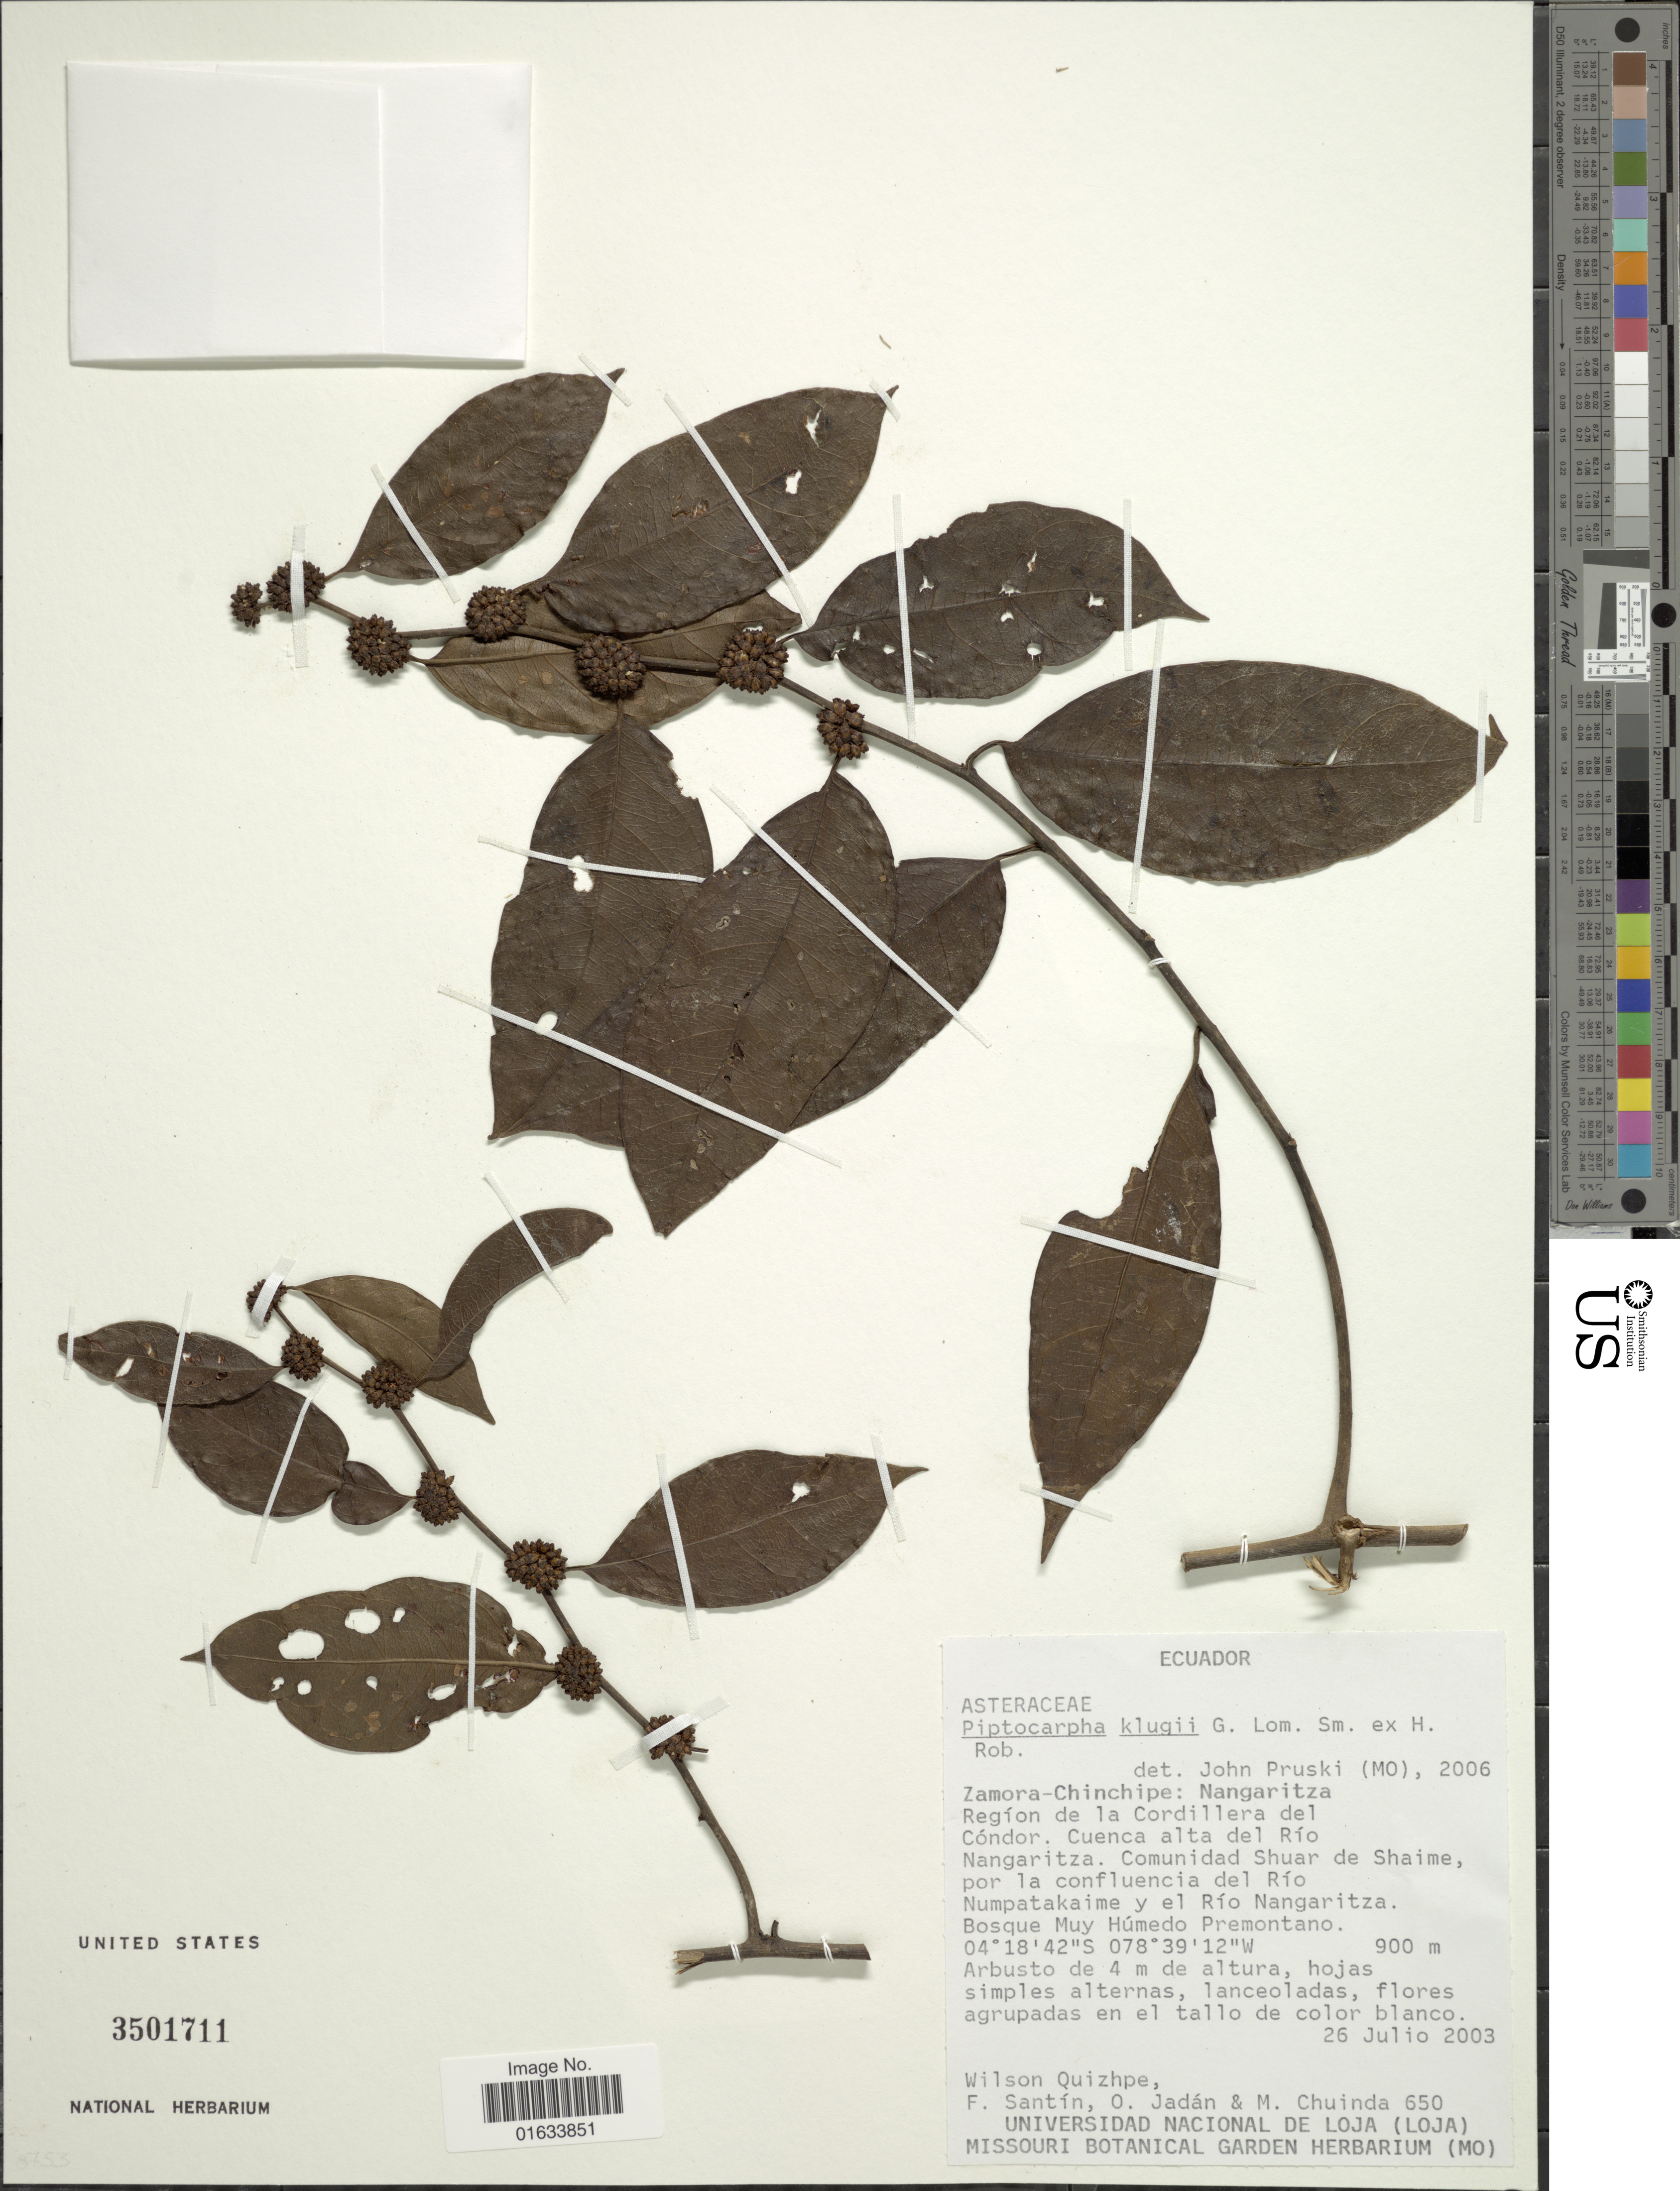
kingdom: Plantae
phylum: Tracheophyta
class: Magnoliopsida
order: Asterales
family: Asteraceae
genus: Piptocarpha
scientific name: Piptocarpha klugii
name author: G. Lom. Sm. ex H. Rob.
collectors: W. Quizhpe, F. Santín, O. Jadan & M. Chuinda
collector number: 650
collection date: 2003-07-26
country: Ecuador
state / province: Zamora-Chinchipe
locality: Zamora-Chinchipe: Nangaritza. Regíon de la Cordillera del Cóndor. Cuenca lata del Río Nangaritza. Comunidad Shuar de Shaime, por la confluencia del Río Numpatakaime Muy Húmedo Premontano.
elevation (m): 900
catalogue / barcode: US 3501711